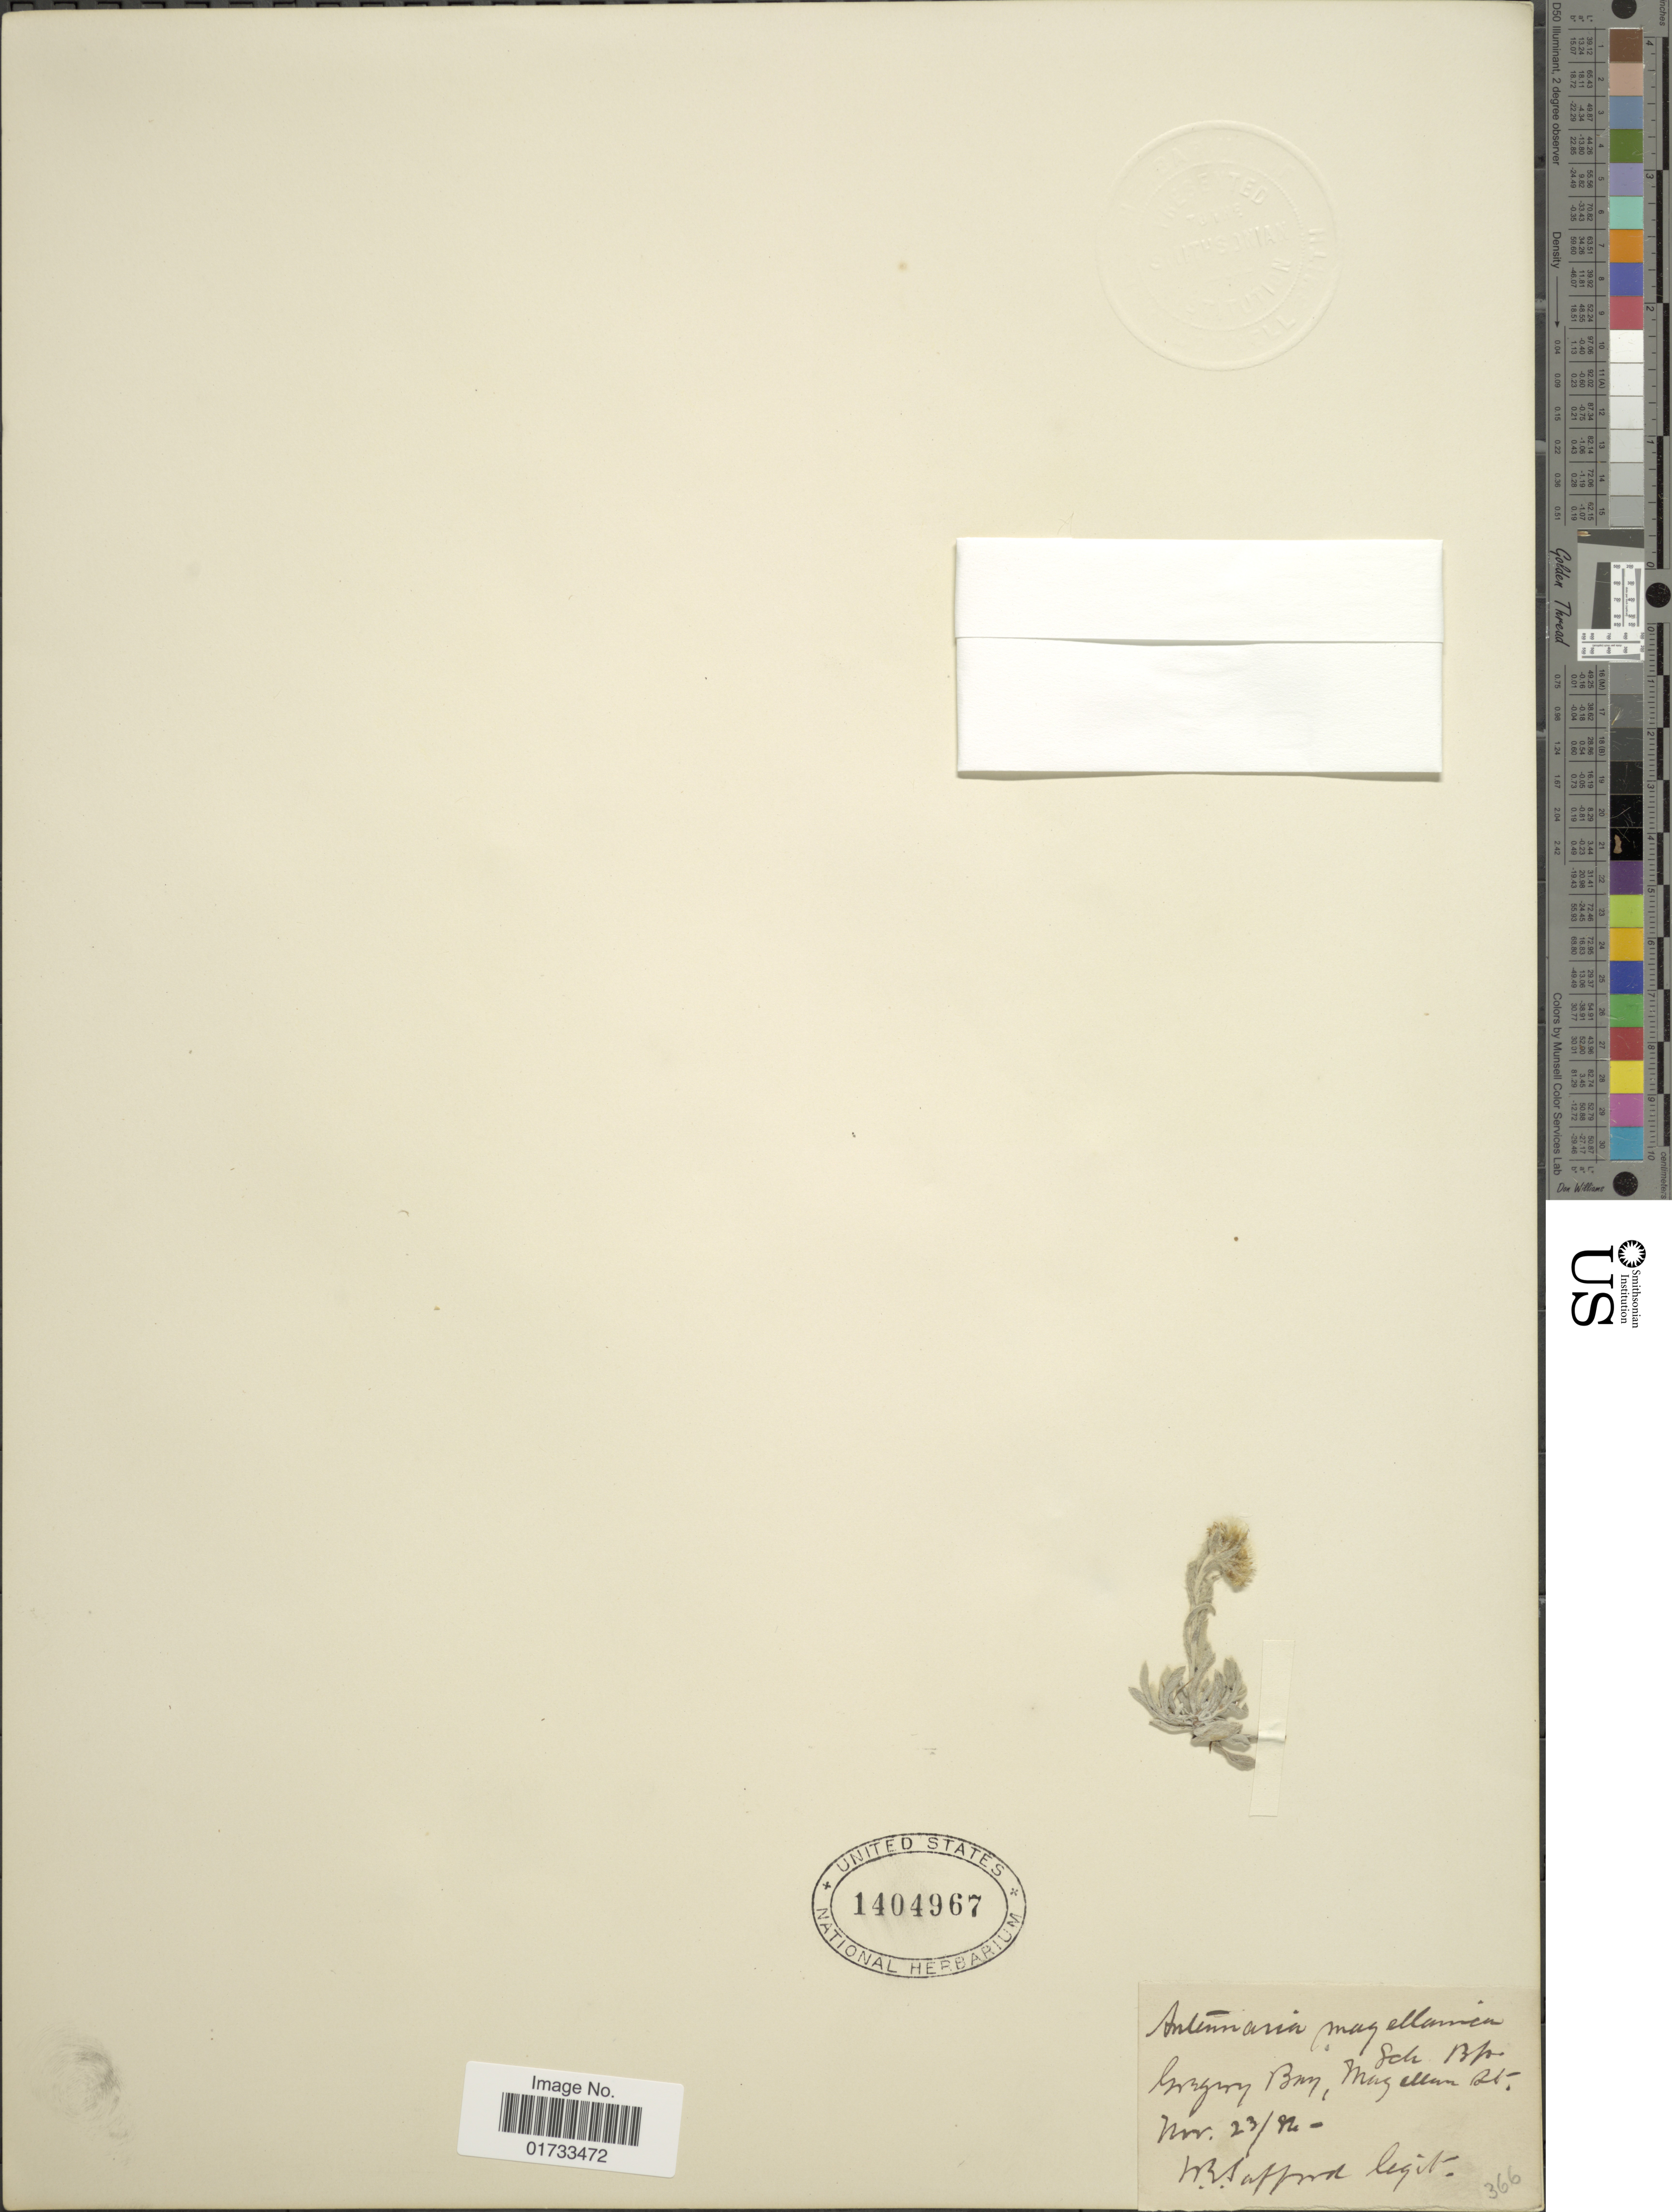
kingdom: Plantae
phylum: Tracheophyta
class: Magnoliopsida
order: Asterales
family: Asteraceae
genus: Antennaria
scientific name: Antennaria magellanica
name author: Sch. Bip.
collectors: W. E. Safford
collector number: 366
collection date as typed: Transcribed d/m/y: 23/11/81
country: Chile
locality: Gregory Bay, Magellen St.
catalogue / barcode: US 1404967